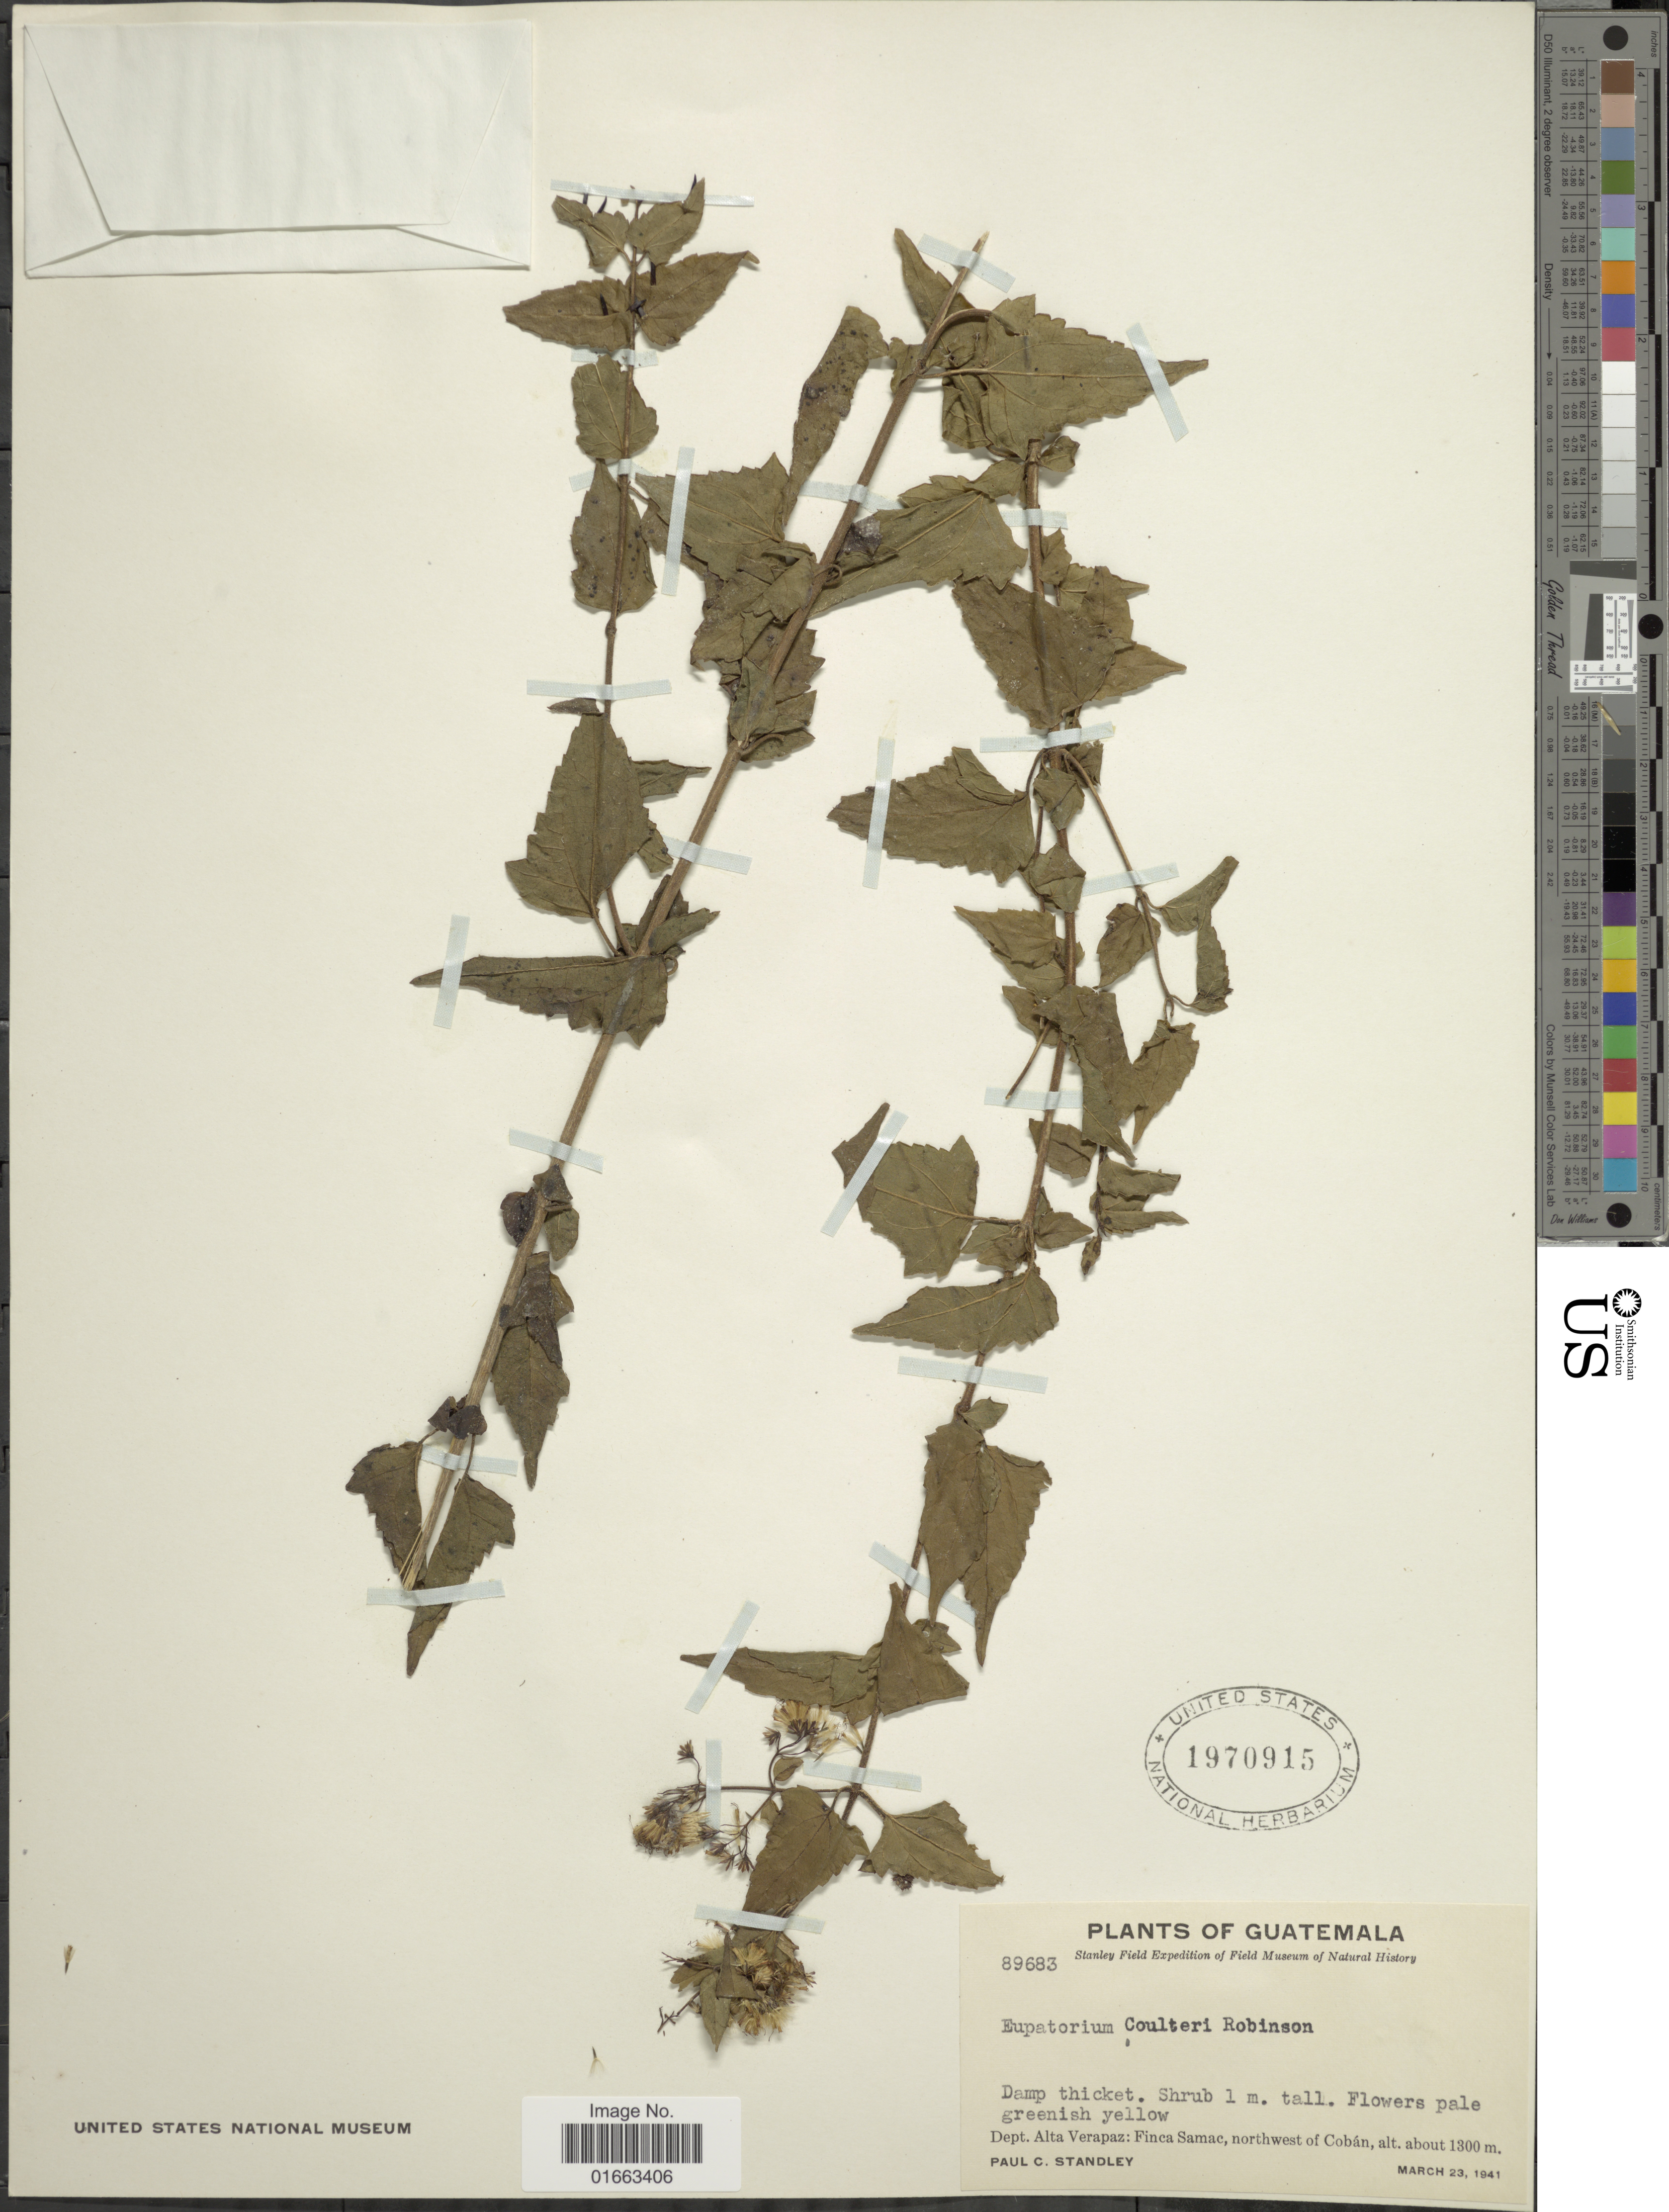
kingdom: Plantae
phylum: Tracheophyta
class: Magnoliopsida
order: Asterales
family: Asteraceae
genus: Koanophyllon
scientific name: Koanophyllon coulteri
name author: (B.L. Rob.) R.M. King & H. Rob.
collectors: P. C. Standley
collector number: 89683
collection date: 1941-03-23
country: Guatemala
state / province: Alta Verapaz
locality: Finca Samac, northwest of Cobán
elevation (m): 1300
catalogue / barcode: US 1970915